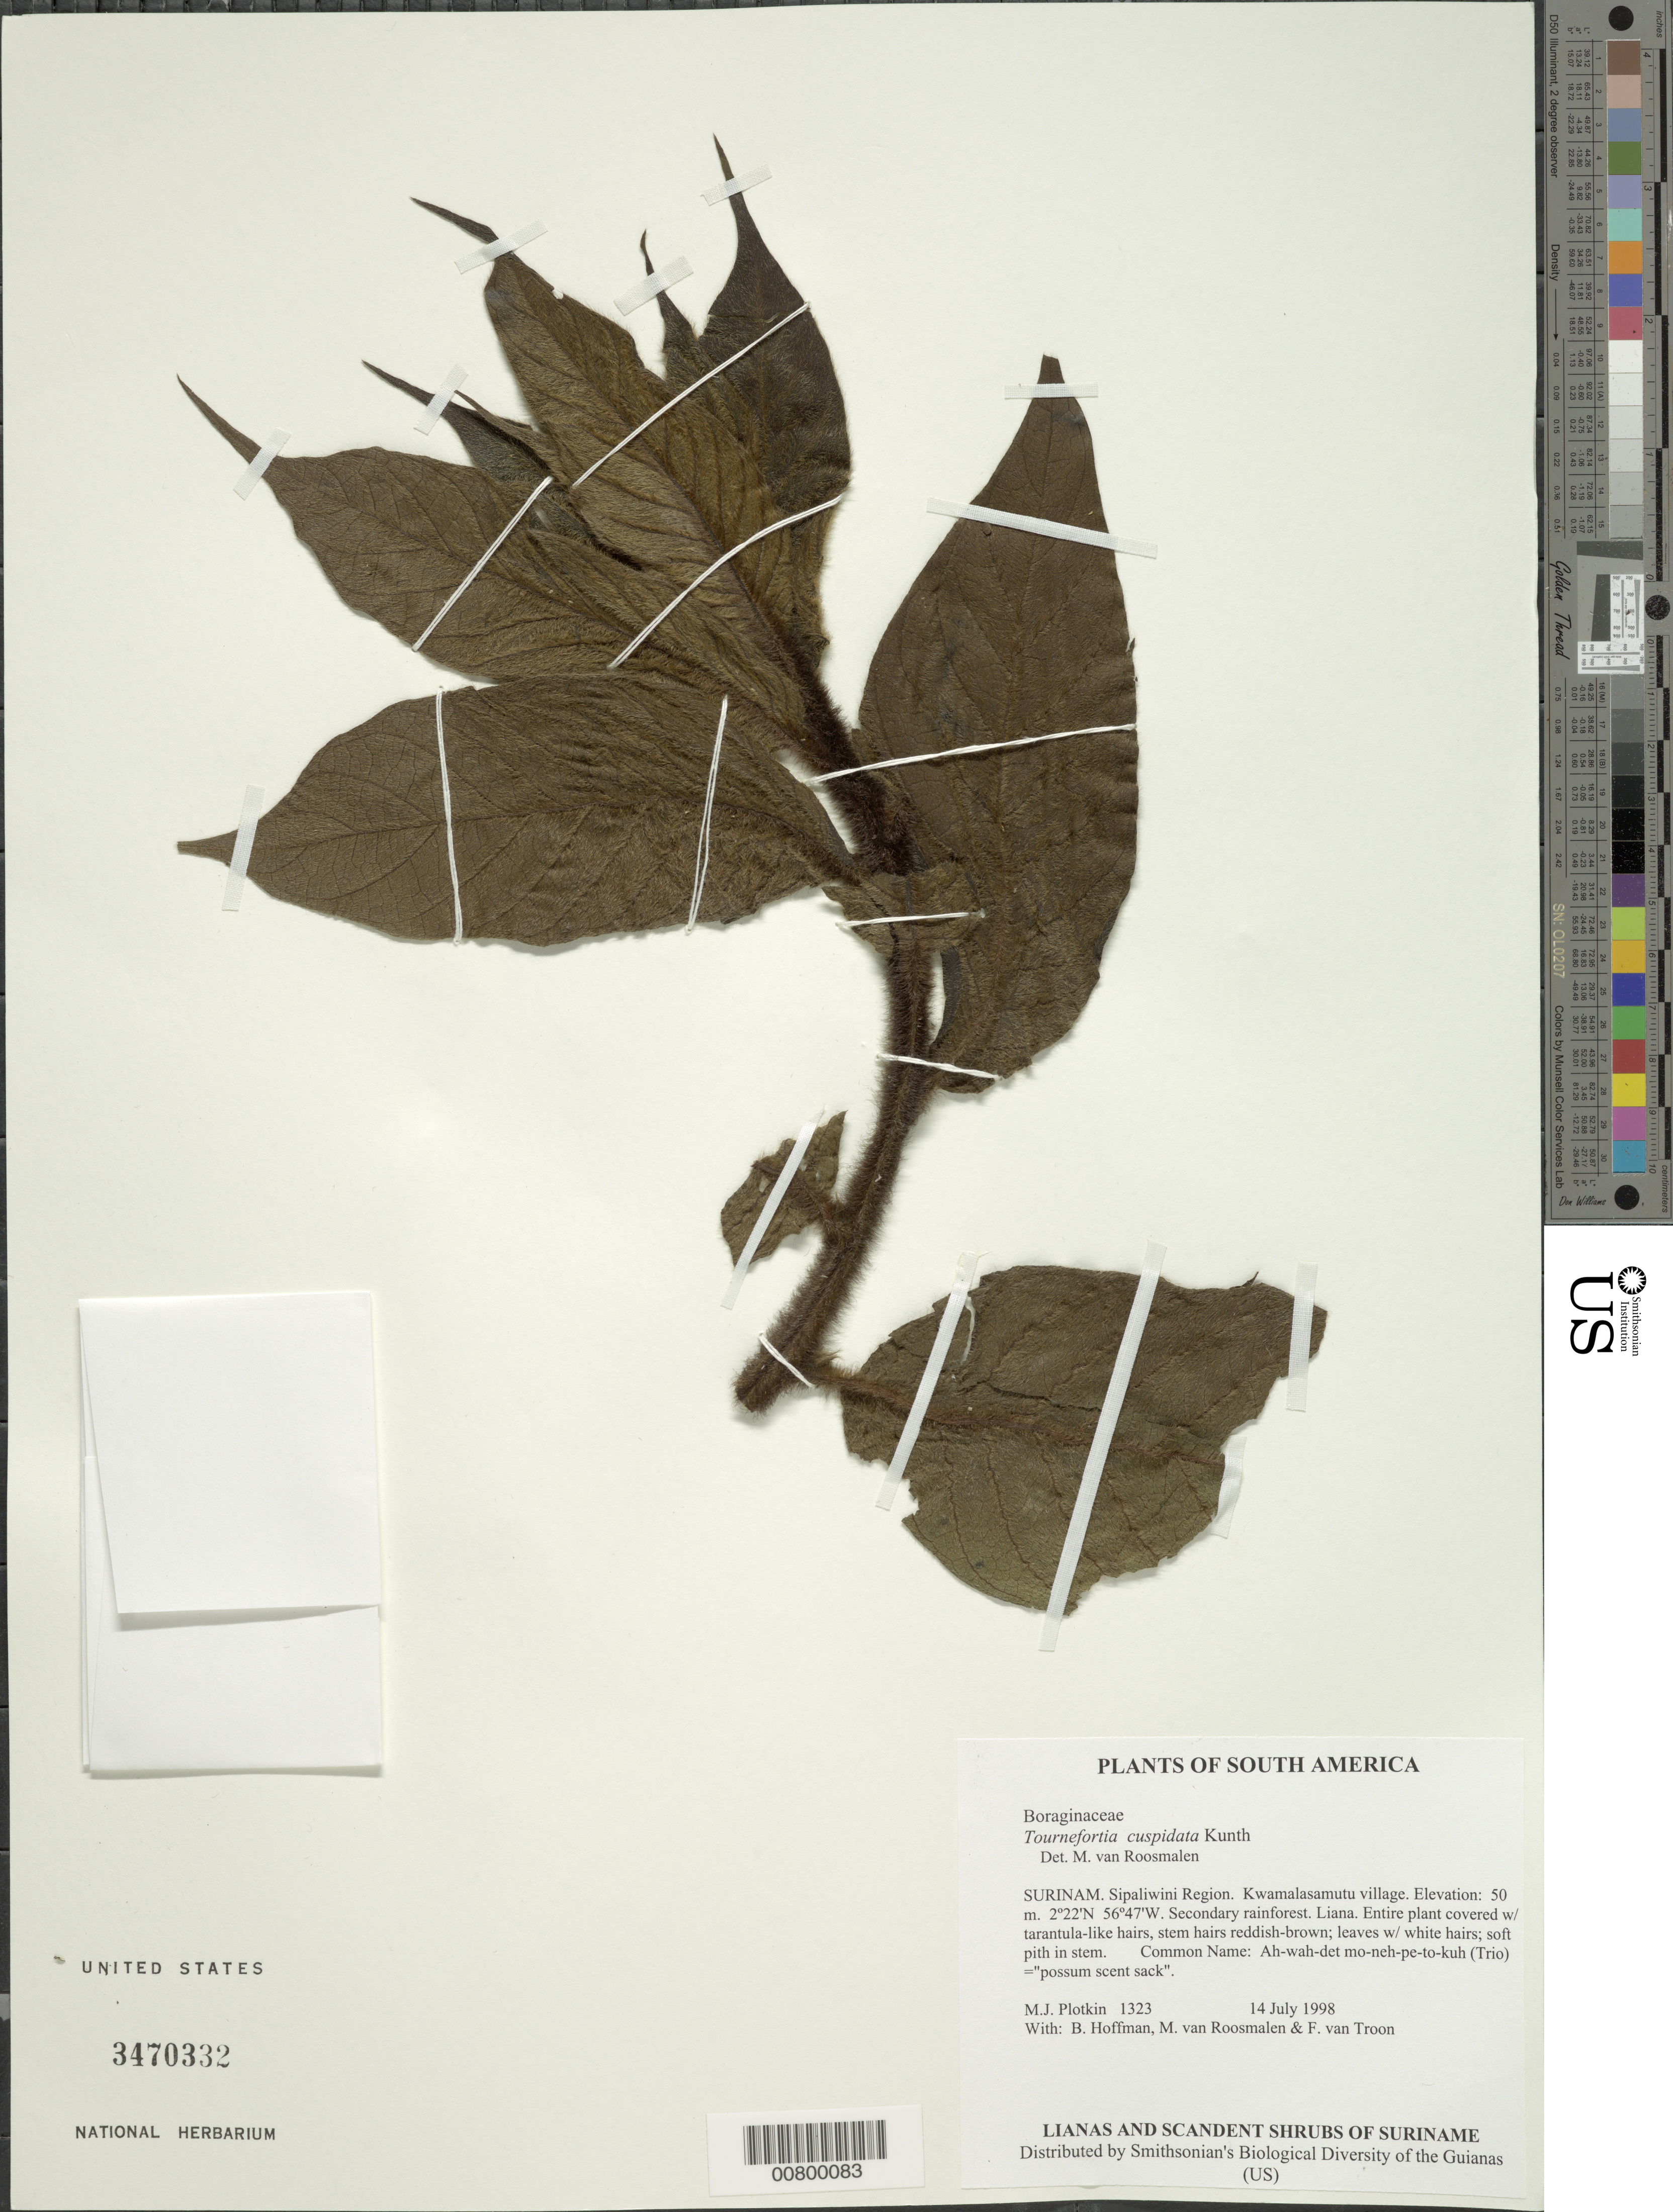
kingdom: Plantae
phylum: Tracheophyta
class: Magnoliopsida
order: Boraginales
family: Heliotropiaceae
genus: Tournefortia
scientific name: Tournefortia cuspidata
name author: Kunth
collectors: M. Plotkin, B. Hoffman, M. G. M. v. Roosmalen & F. Van Troon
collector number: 1323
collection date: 1998-07-14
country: Suriname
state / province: Sipaliwini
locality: Kwamalasamutu village.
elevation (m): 50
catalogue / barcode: US 3470332